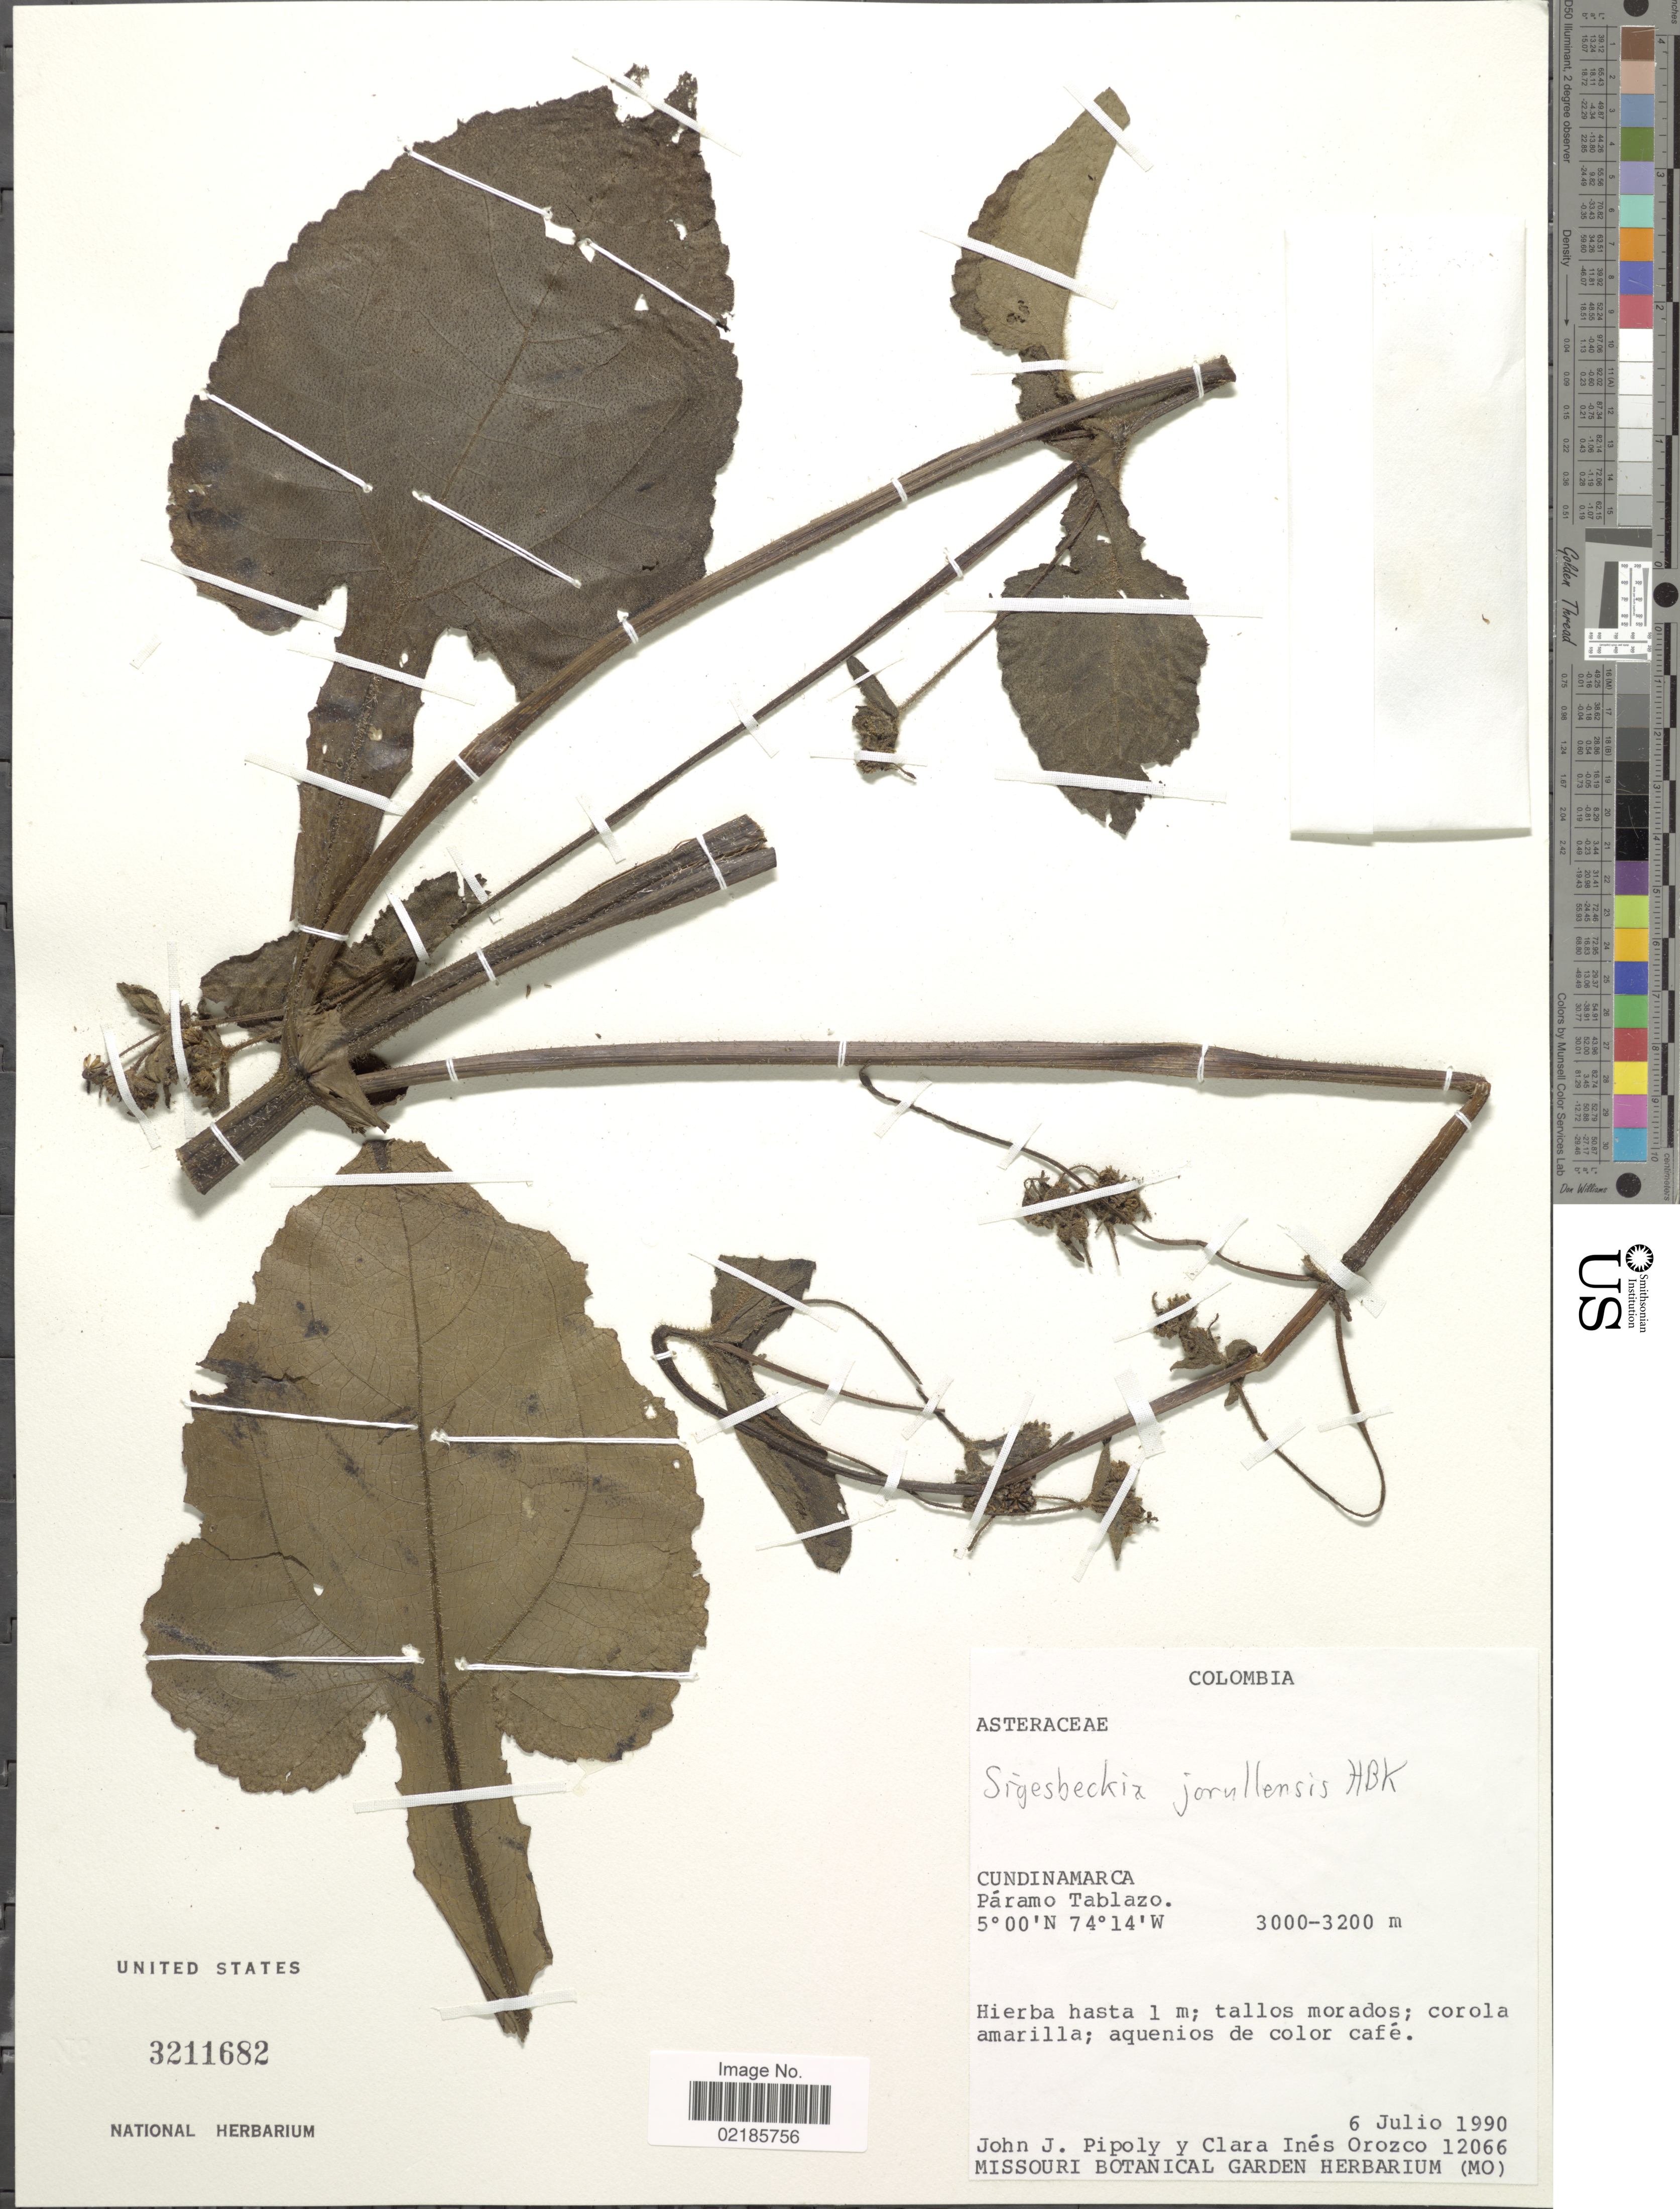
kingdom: Plantae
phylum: Tracheophyta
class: Magnoliopsida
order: Asterales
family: Asteraceae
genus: Sigesbeckia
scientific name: Sigesbeckia jorullensis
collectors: J. J. Pipoly & C. I. Orozco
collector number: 12066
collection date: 1990-07-06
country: Colombia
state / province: Cundinamarca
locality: Páramo Tablazo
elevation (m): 3000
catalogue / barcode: US 3211682